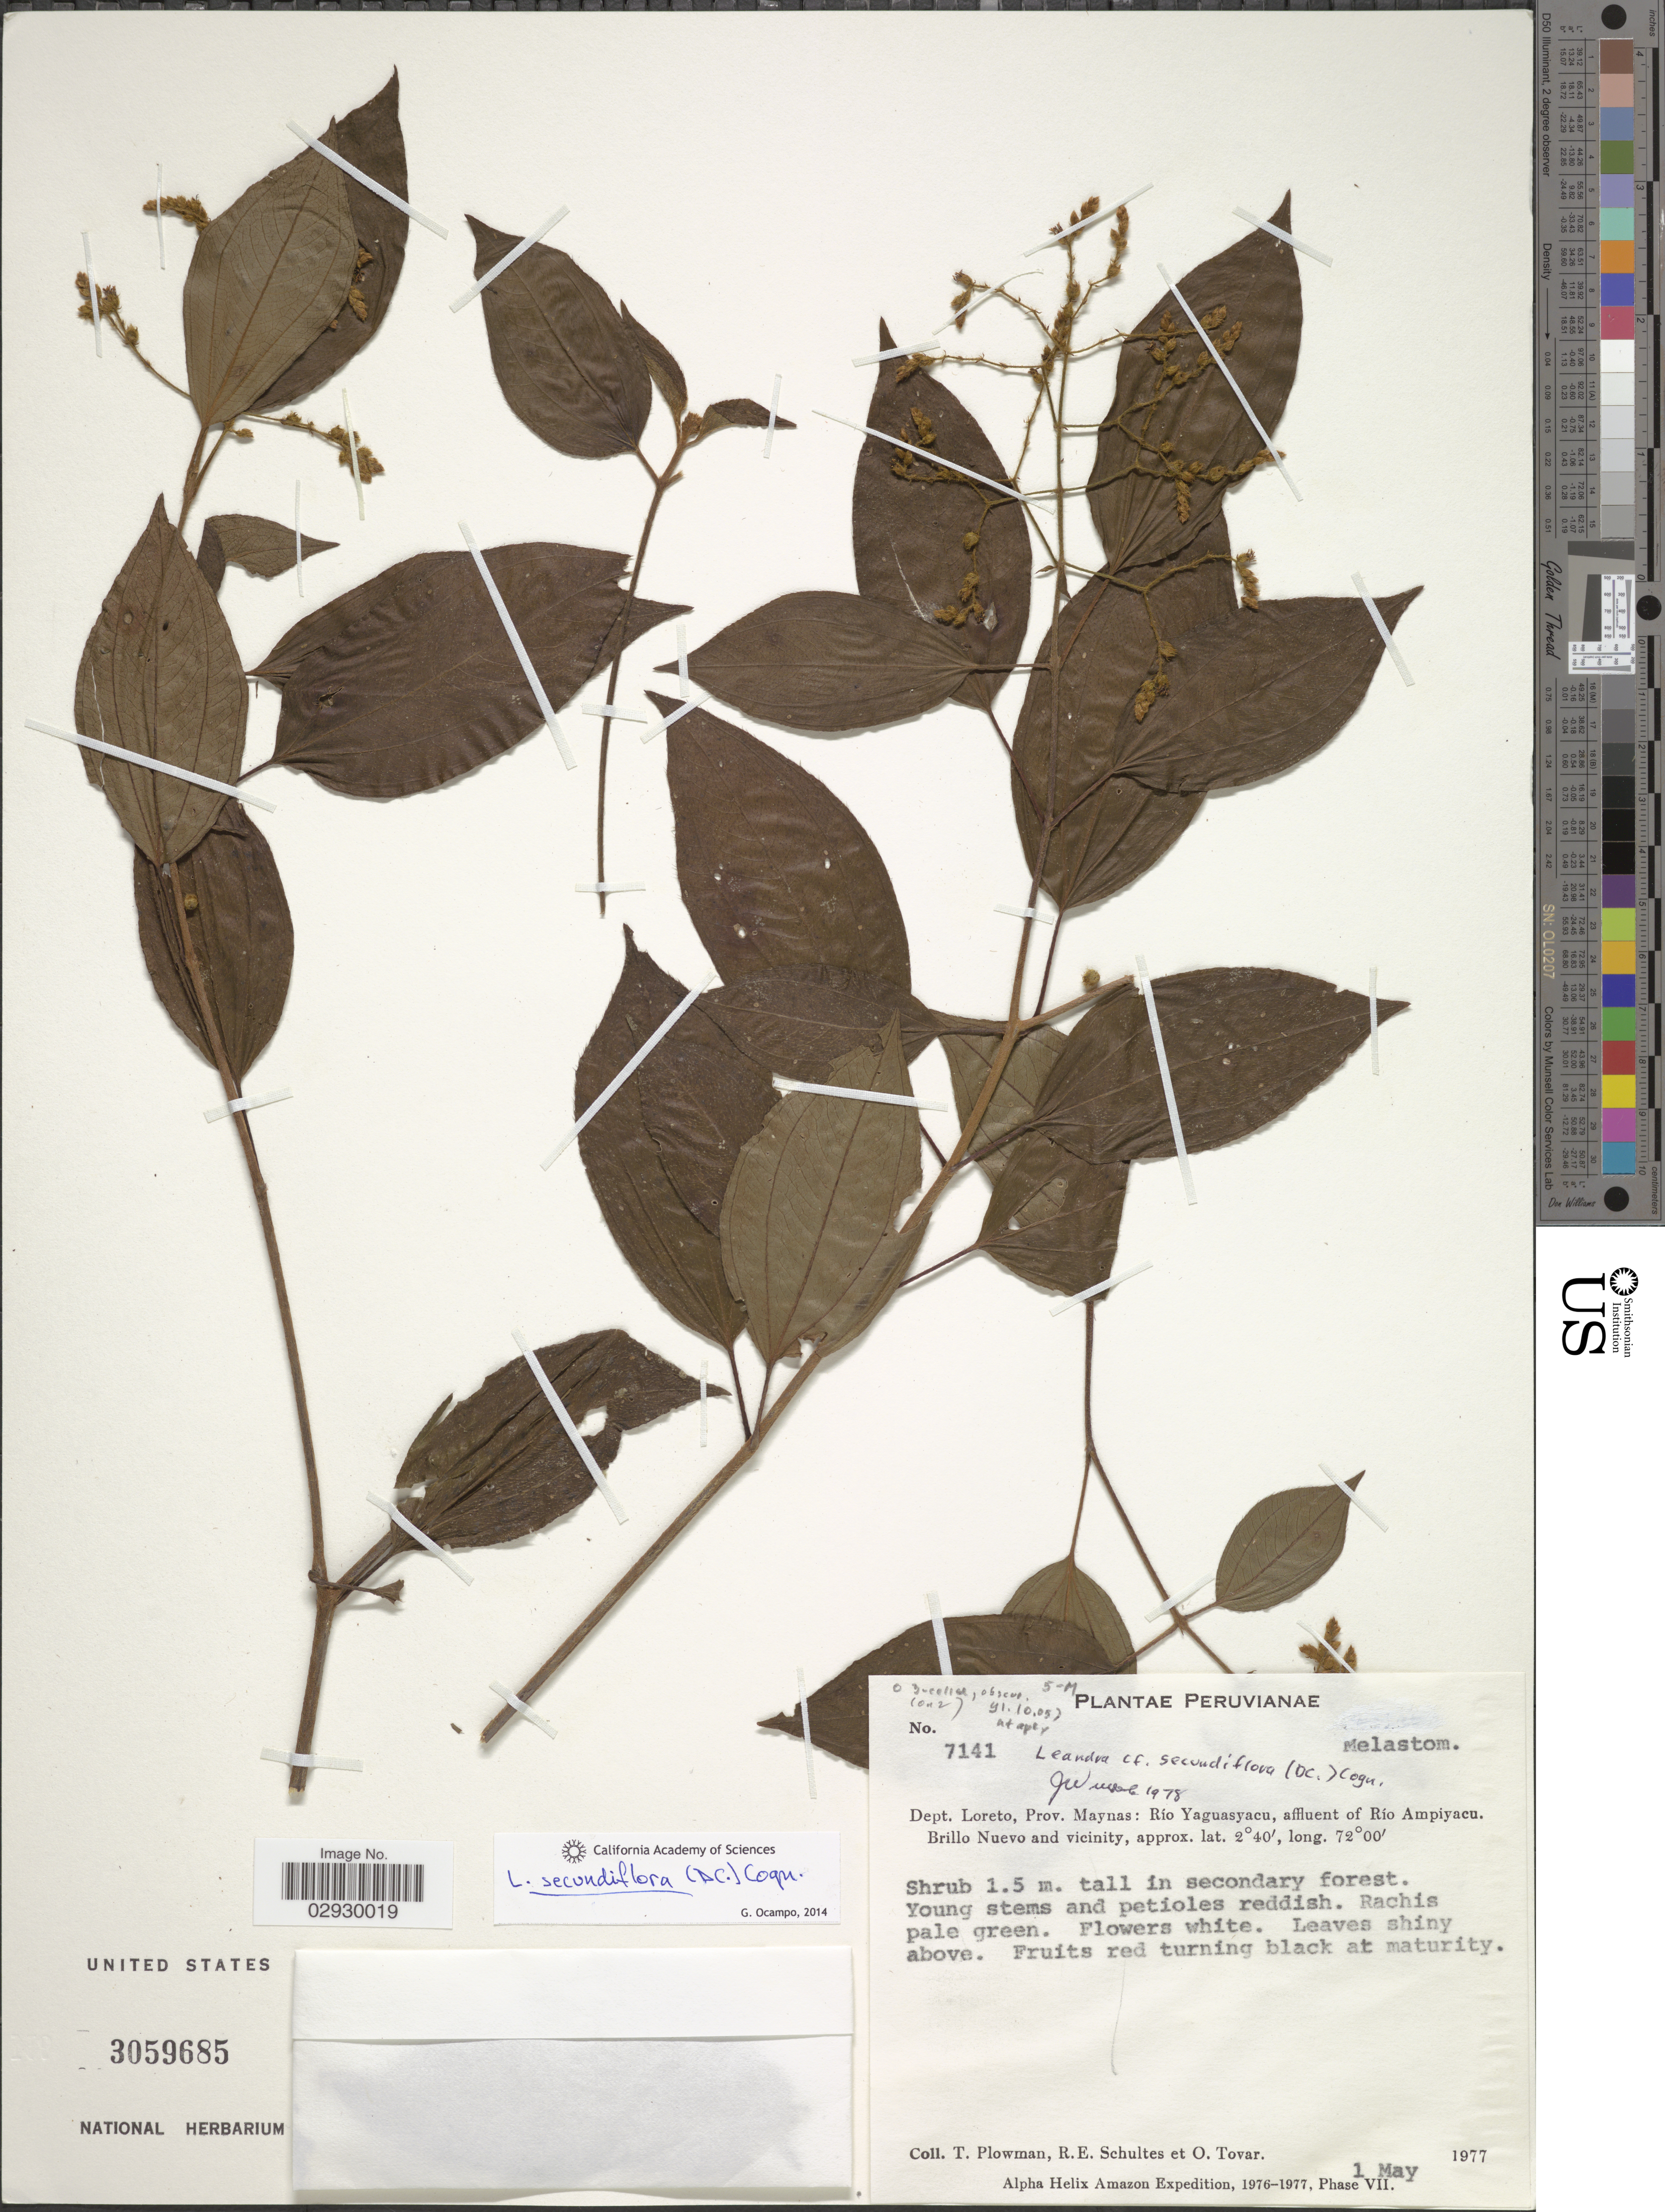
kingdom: Plantae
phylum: Tracheophyta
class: Magnoliopsida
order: Myrtales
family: Melastomataceae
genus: Leandra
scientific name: Leandra secundiflora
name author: (DC.) Cogn.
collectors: T. Plowman, R. E. Schultes & Ó. Tovar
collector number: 7141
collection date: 1977-05-01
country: Peru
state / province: Loreto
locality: Dept. Loreto, Prov. Maynas: Río Yaguasyacu, affluent of Río Ampiyacu. Brillo Nuevo and vicinity.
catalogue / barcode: US 3059685